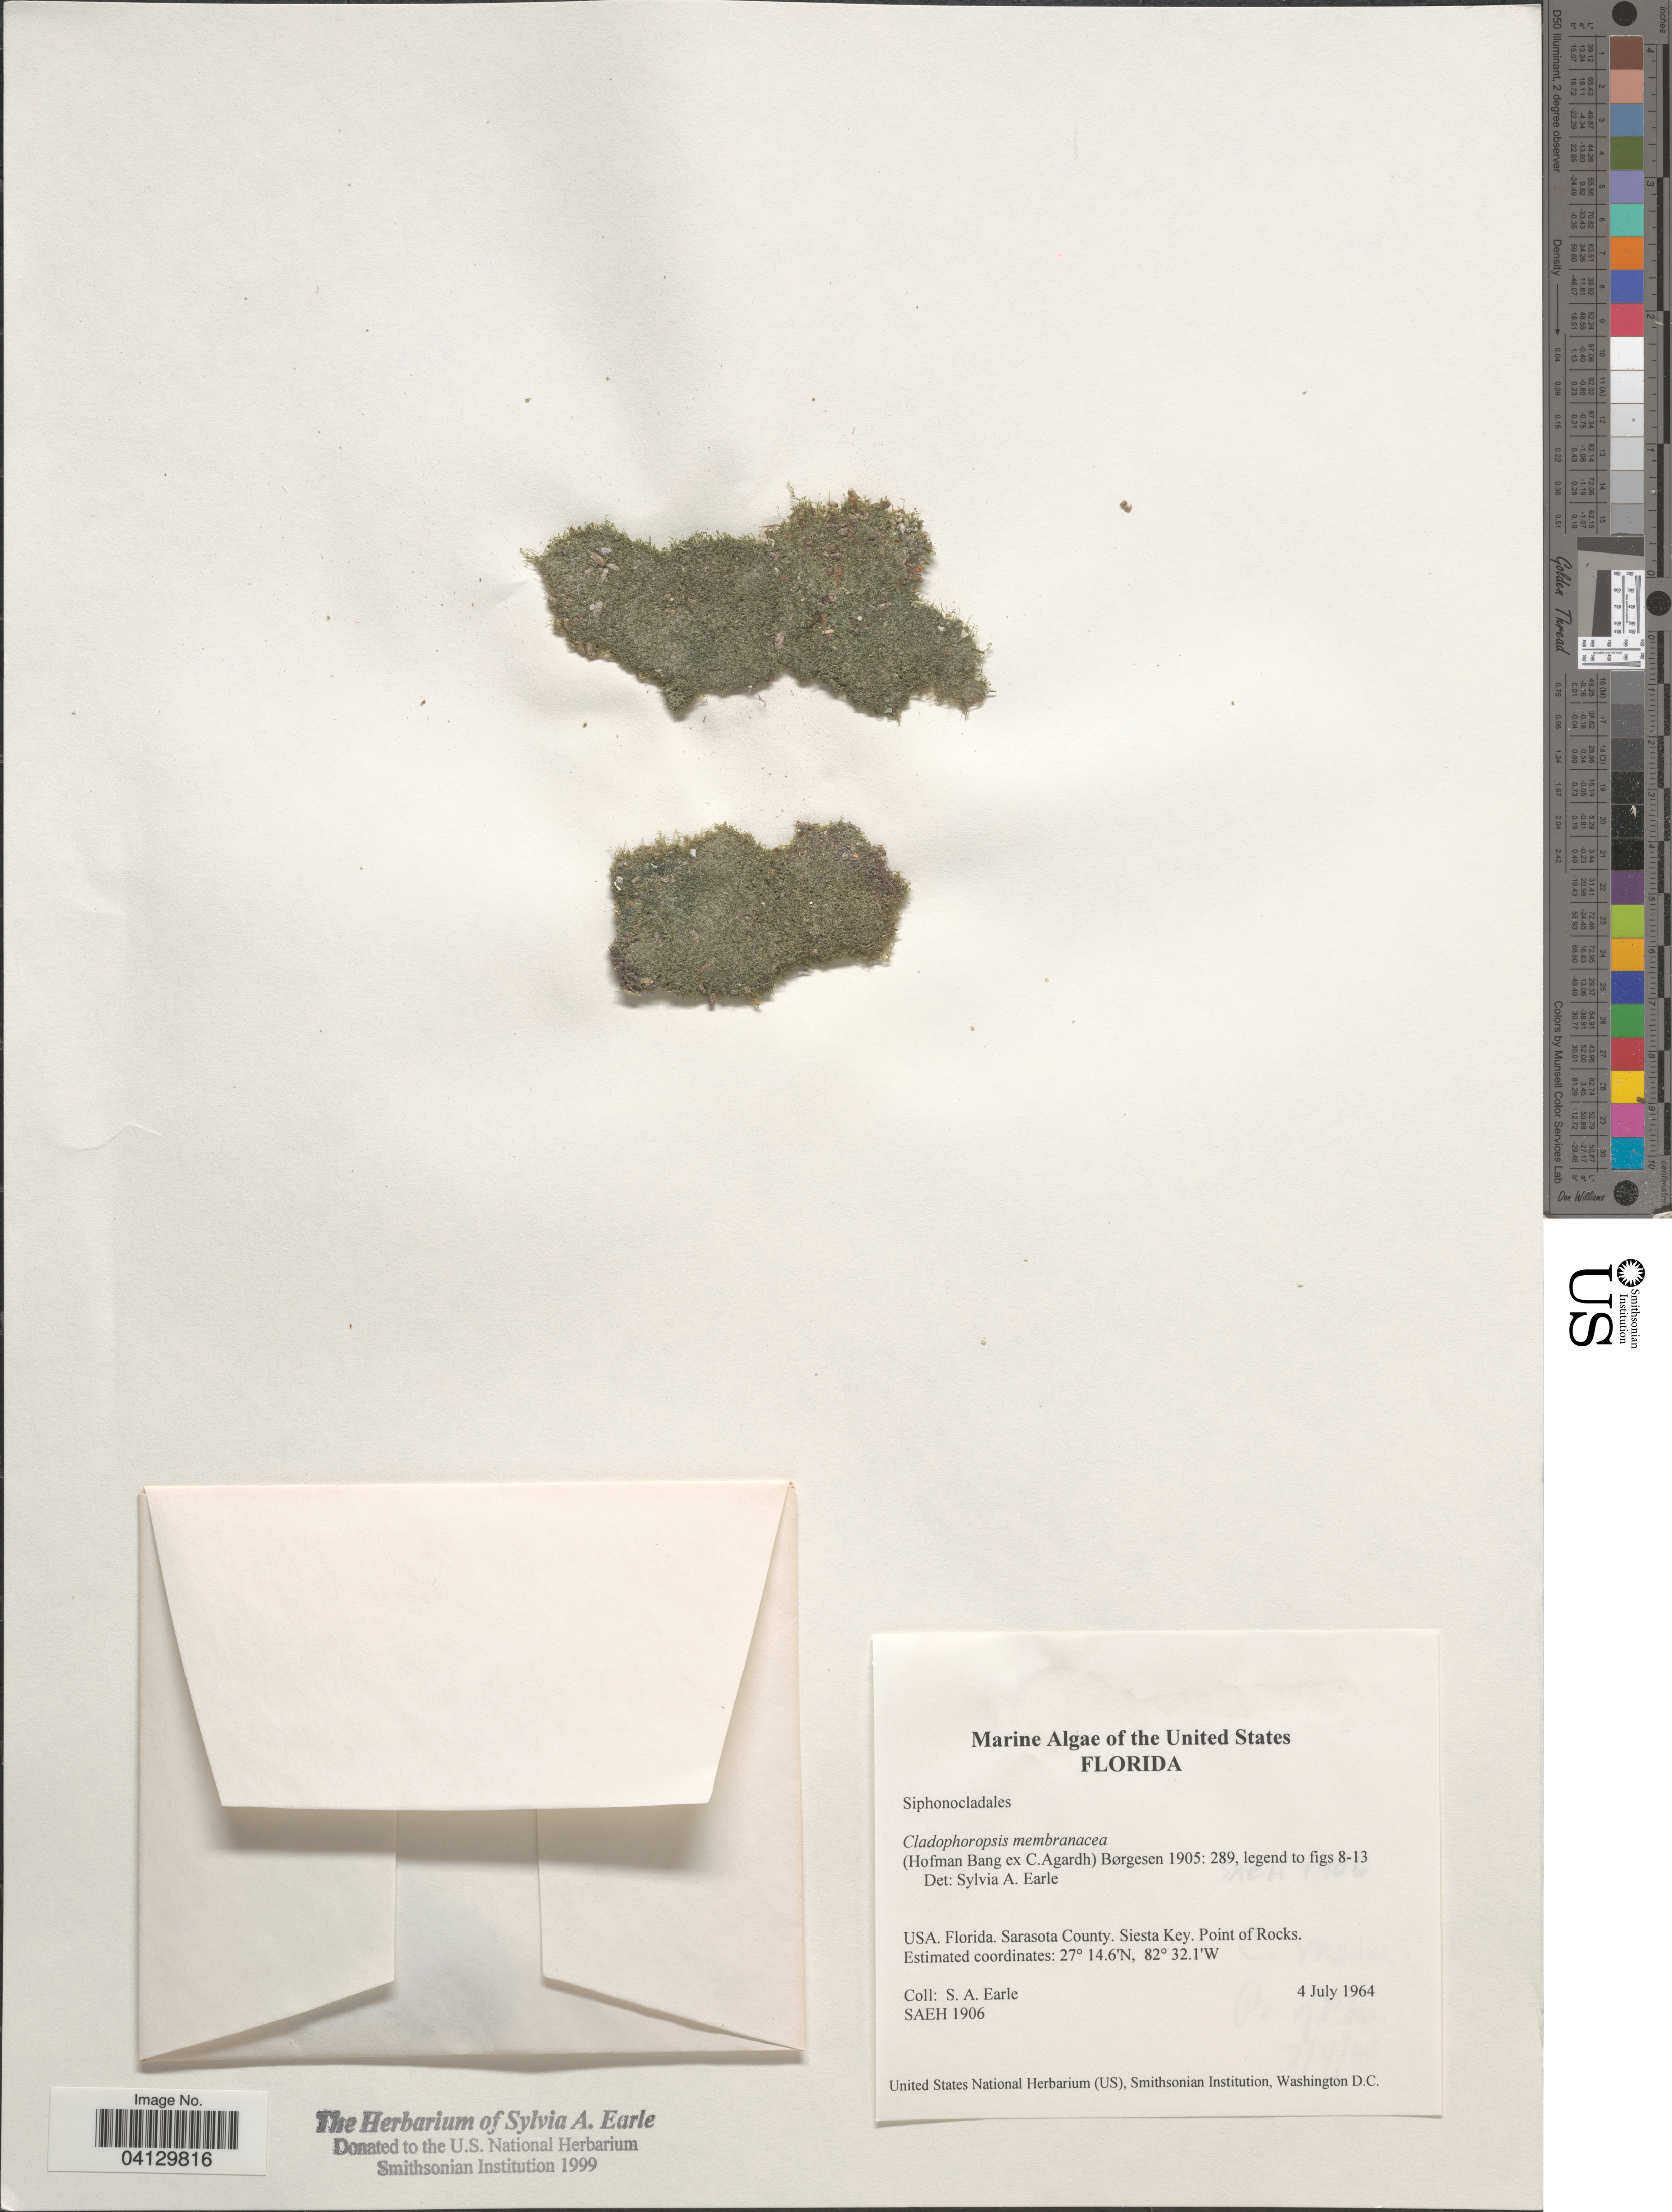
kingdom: Plantae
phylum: Chlorophyta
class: Ulvophyceae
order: Siphonocladales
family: Boodleaceae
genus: Cladophoropsis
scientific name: Cladophoropsis membranacea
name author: (Hofman-Bang) Børgesen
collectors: S. A. Earle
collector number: SAEH1906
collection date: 1964-07-04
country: United States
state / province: Florida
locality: Sarasota County. Siesta Key. Point of Rocks.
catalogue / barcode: US 329057